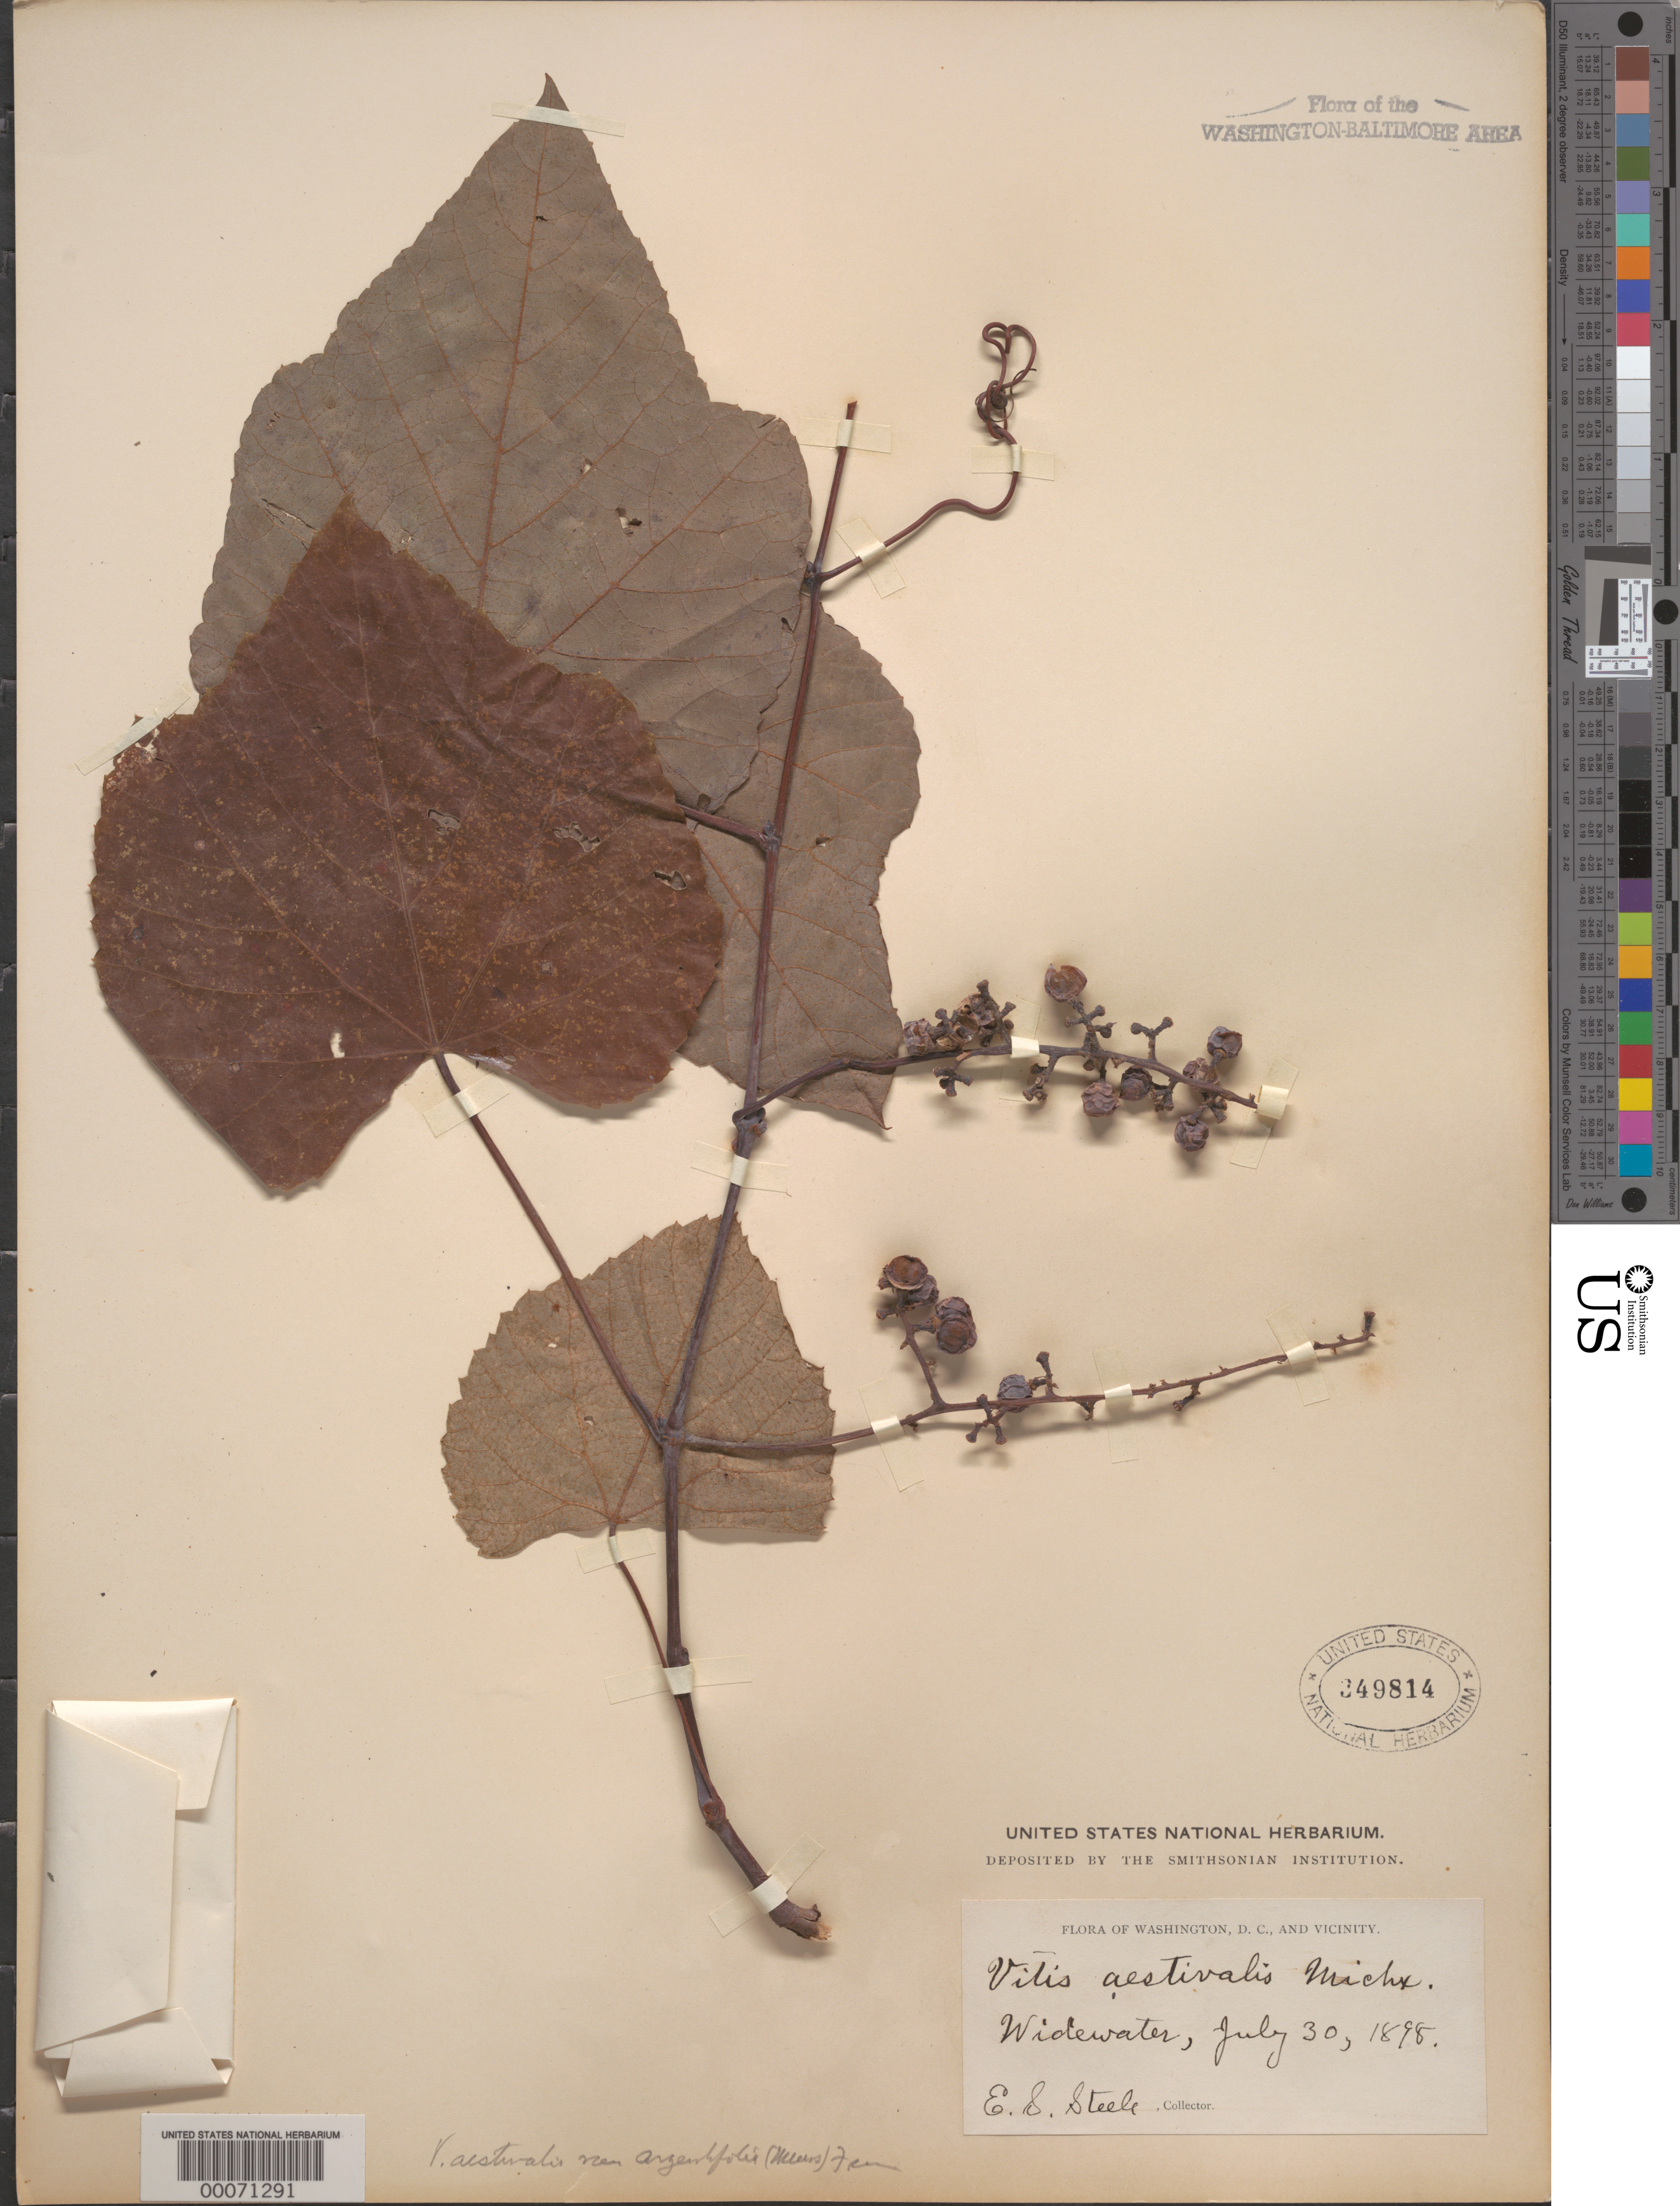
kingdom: Plantae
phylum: Tracheophyta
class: Magnoliopsida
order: Vitales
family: Vitaceae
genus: Vitis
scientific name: Vitis aestivalis var. argentifolia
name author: Michx.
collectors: E. Steele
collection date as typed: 30 Jul 1898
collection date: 1898-07-30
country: United States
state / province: Maryland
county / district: Montgomery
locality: Widewater C. & O. Canal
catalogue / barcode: US 349814